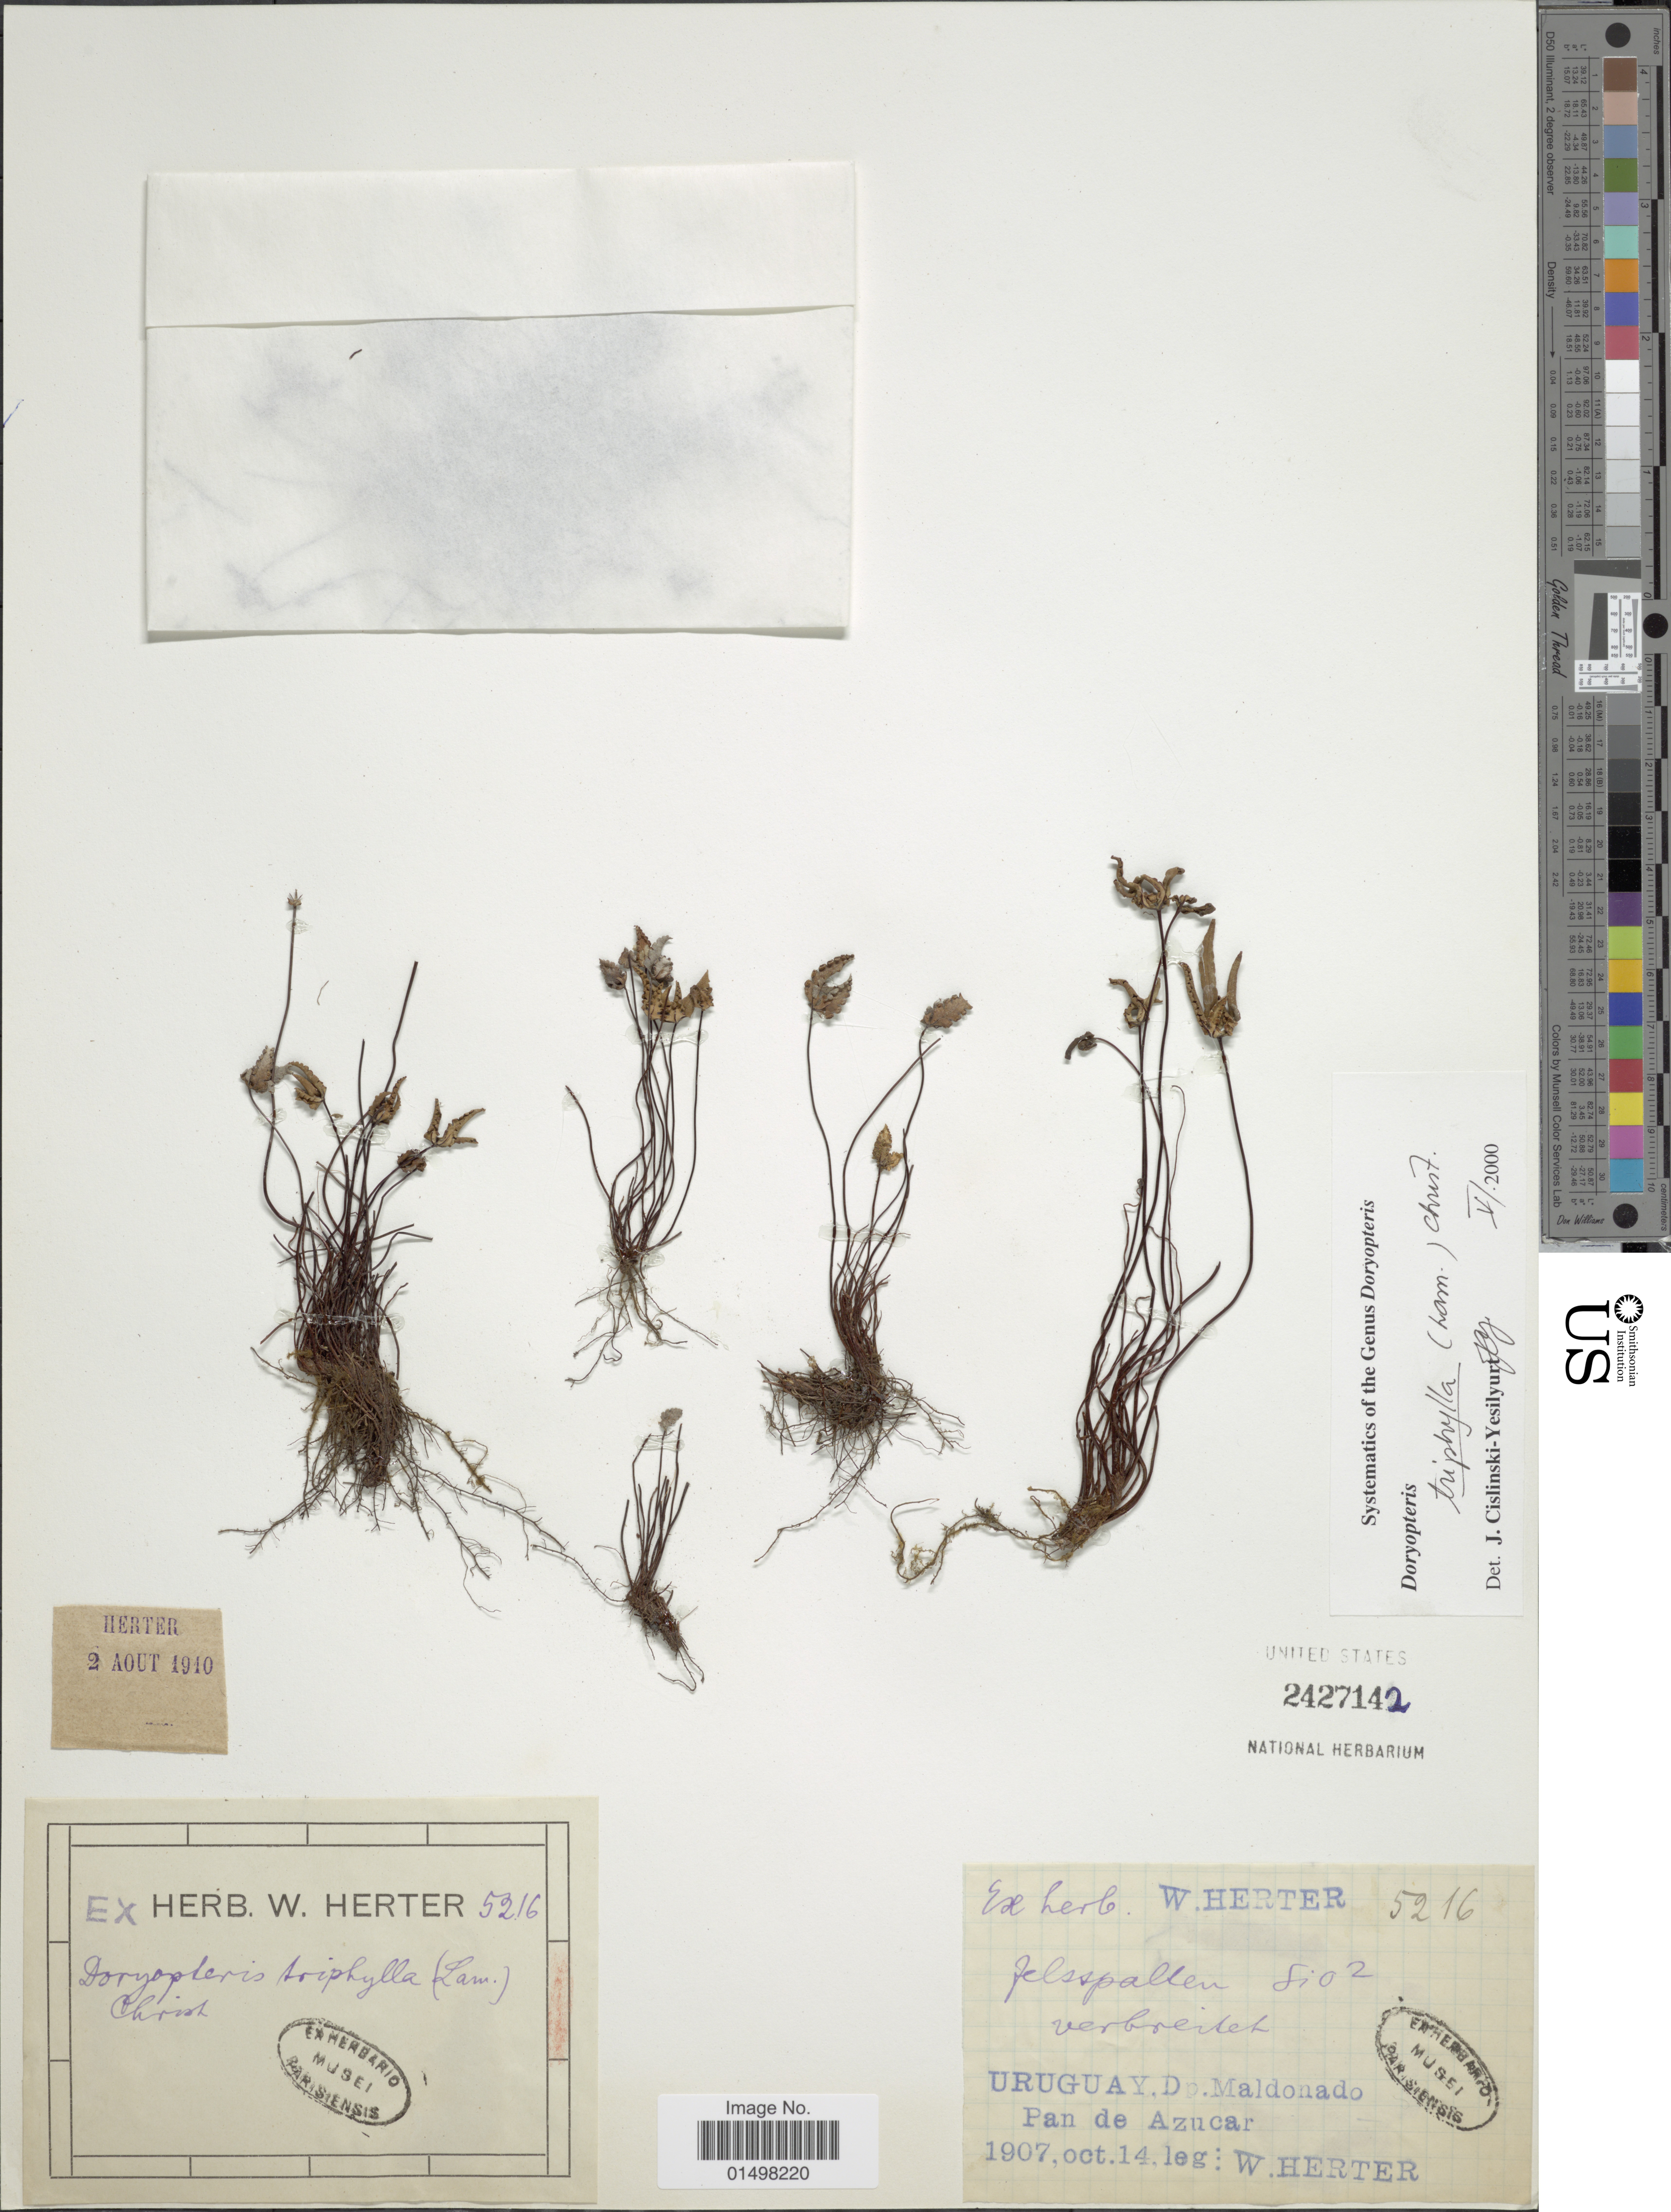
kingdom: Plantae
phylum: Tracheophyta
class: Polypodiopsida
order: Polypodiales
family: Pteridaceae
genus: Doryopteris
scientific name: Doryopteris triphylla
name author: (Lam.) Christ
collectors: W. G. Herter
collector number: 5216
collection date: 1907-10-14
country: Uruguay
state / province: Maldonado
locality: Do. Maldonaldo Pan de Azucar.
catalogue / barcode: US 2427142